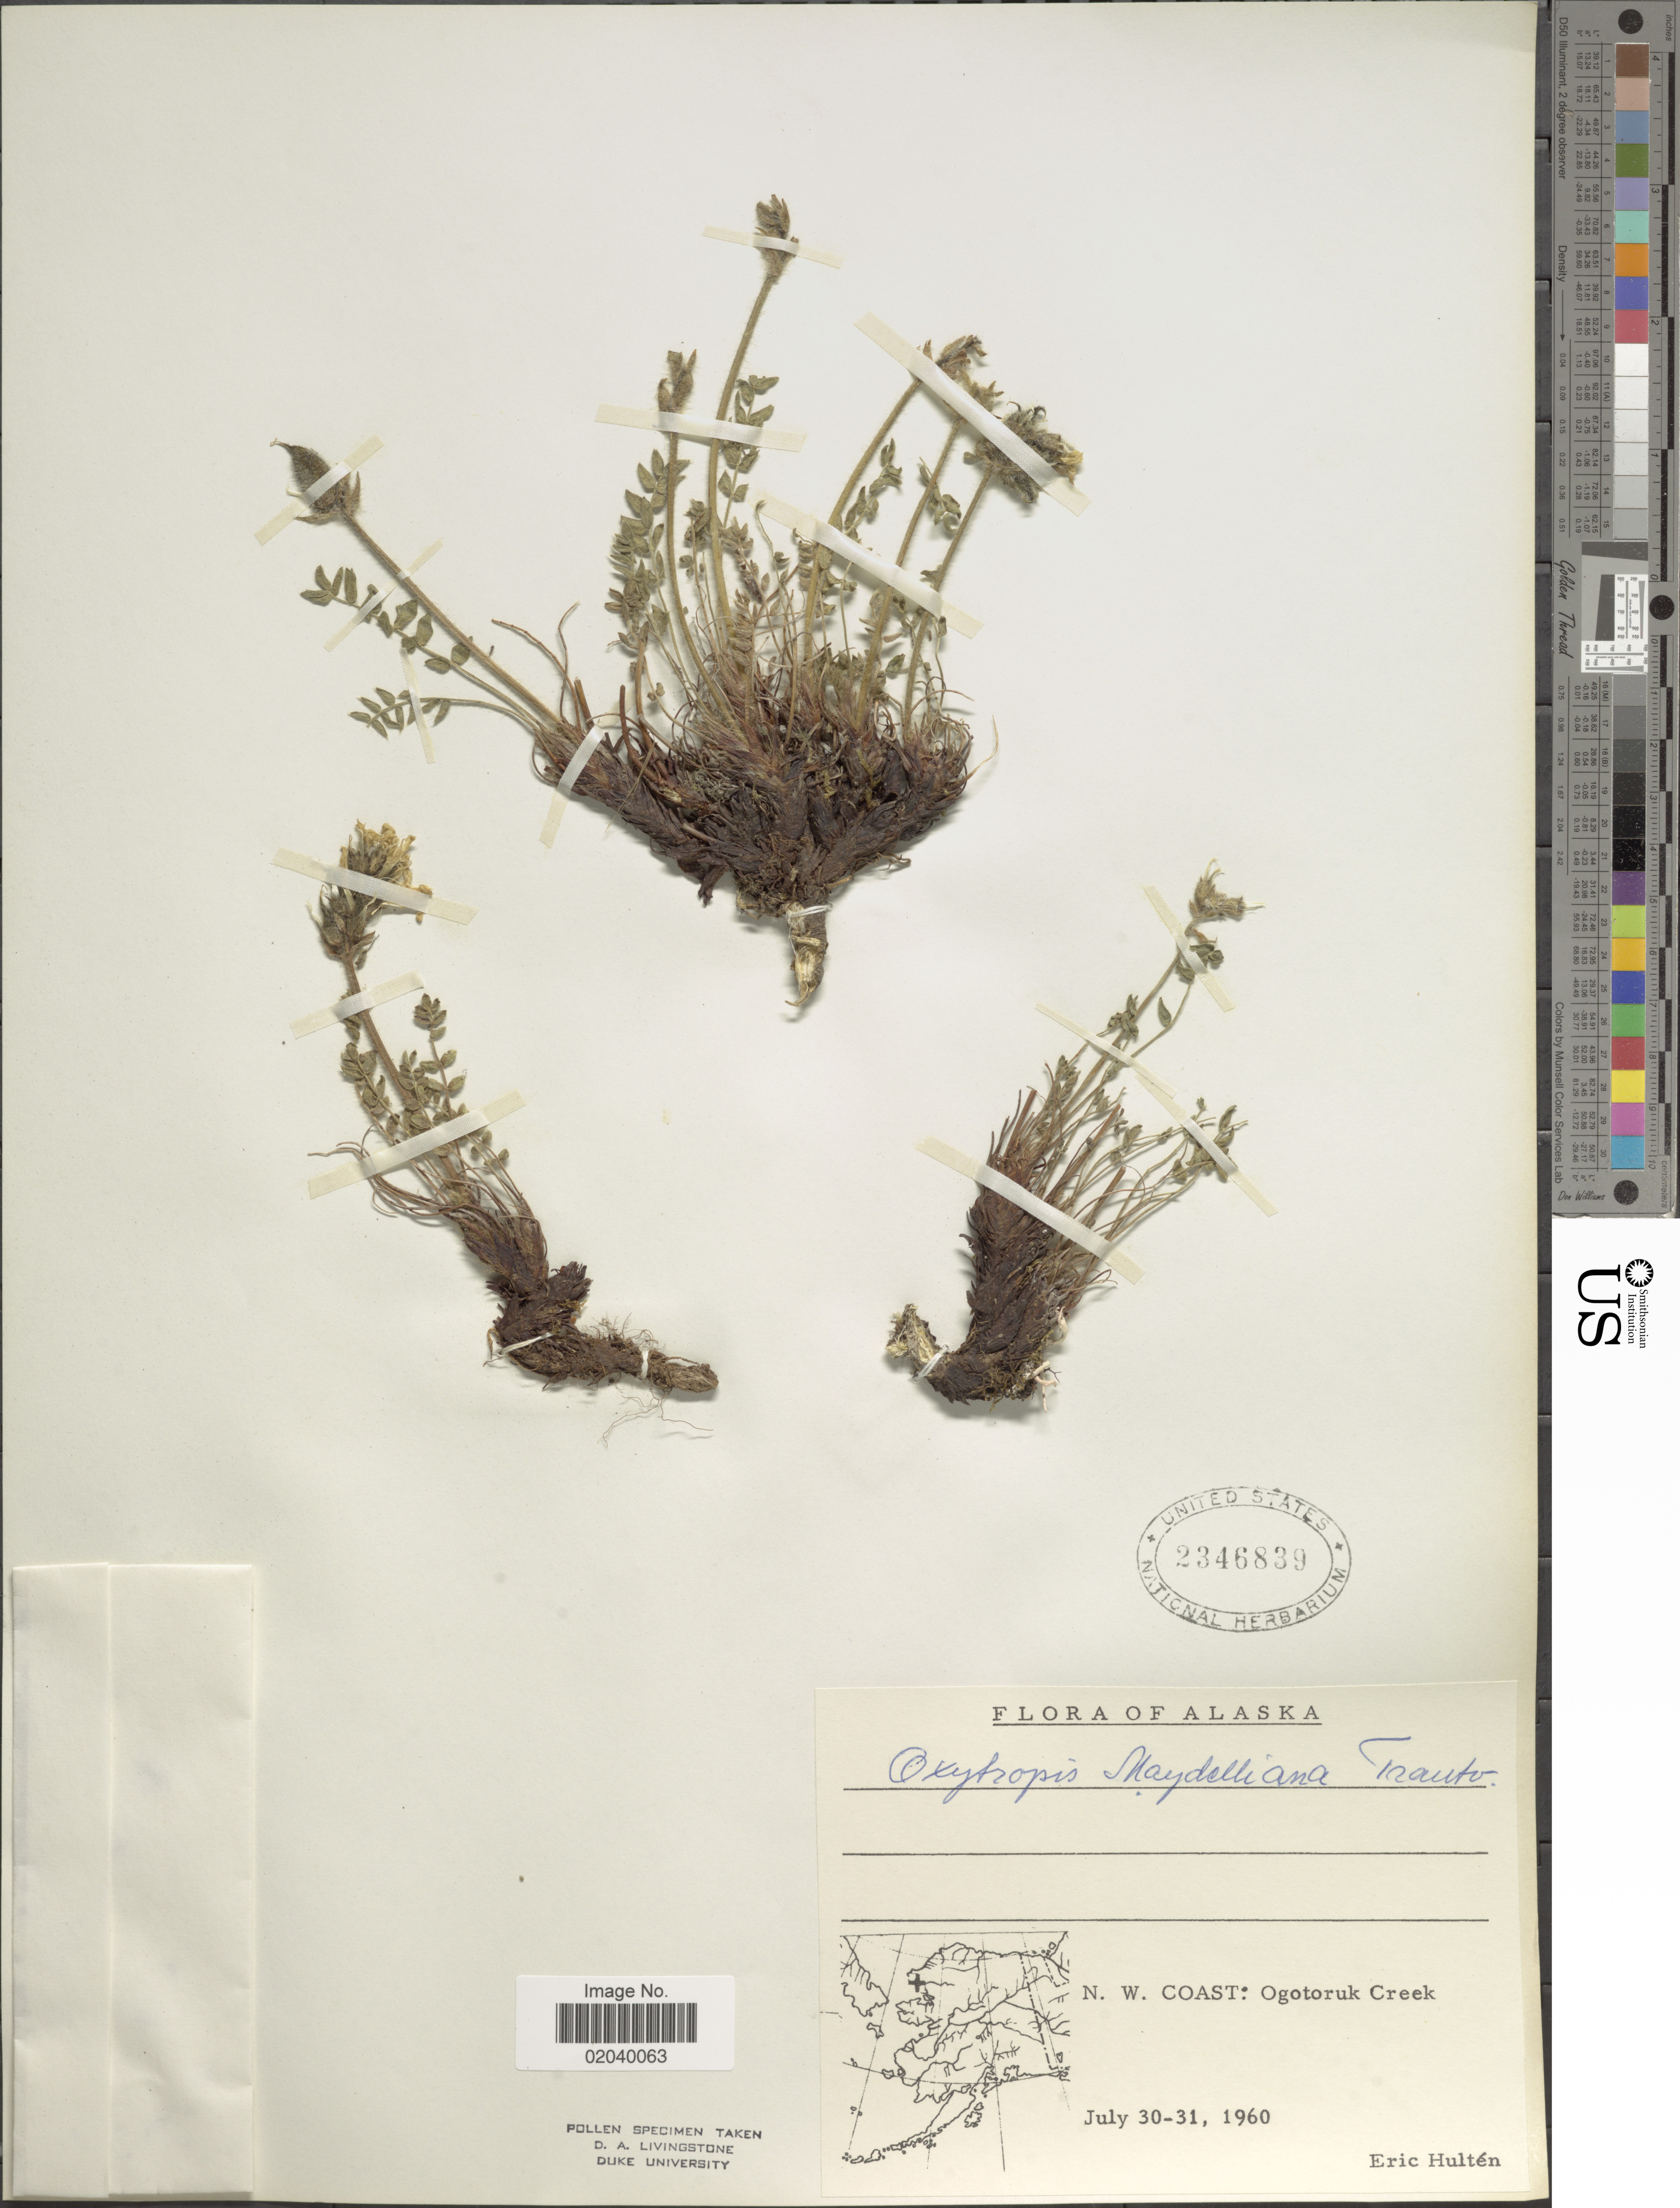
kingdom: Plantae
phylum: Tracheophyta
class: Magnoliopsida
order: Fabales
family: Fabaceae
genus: Oxytropis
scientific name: Oxytropis maydelliana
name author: Trautv.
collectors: E. G. Hultén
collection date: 1960-07-30/1960-07-31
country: United States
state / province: Alaska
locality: N.W. Coast: Ogotoruk Creek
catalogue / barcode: US 2346839